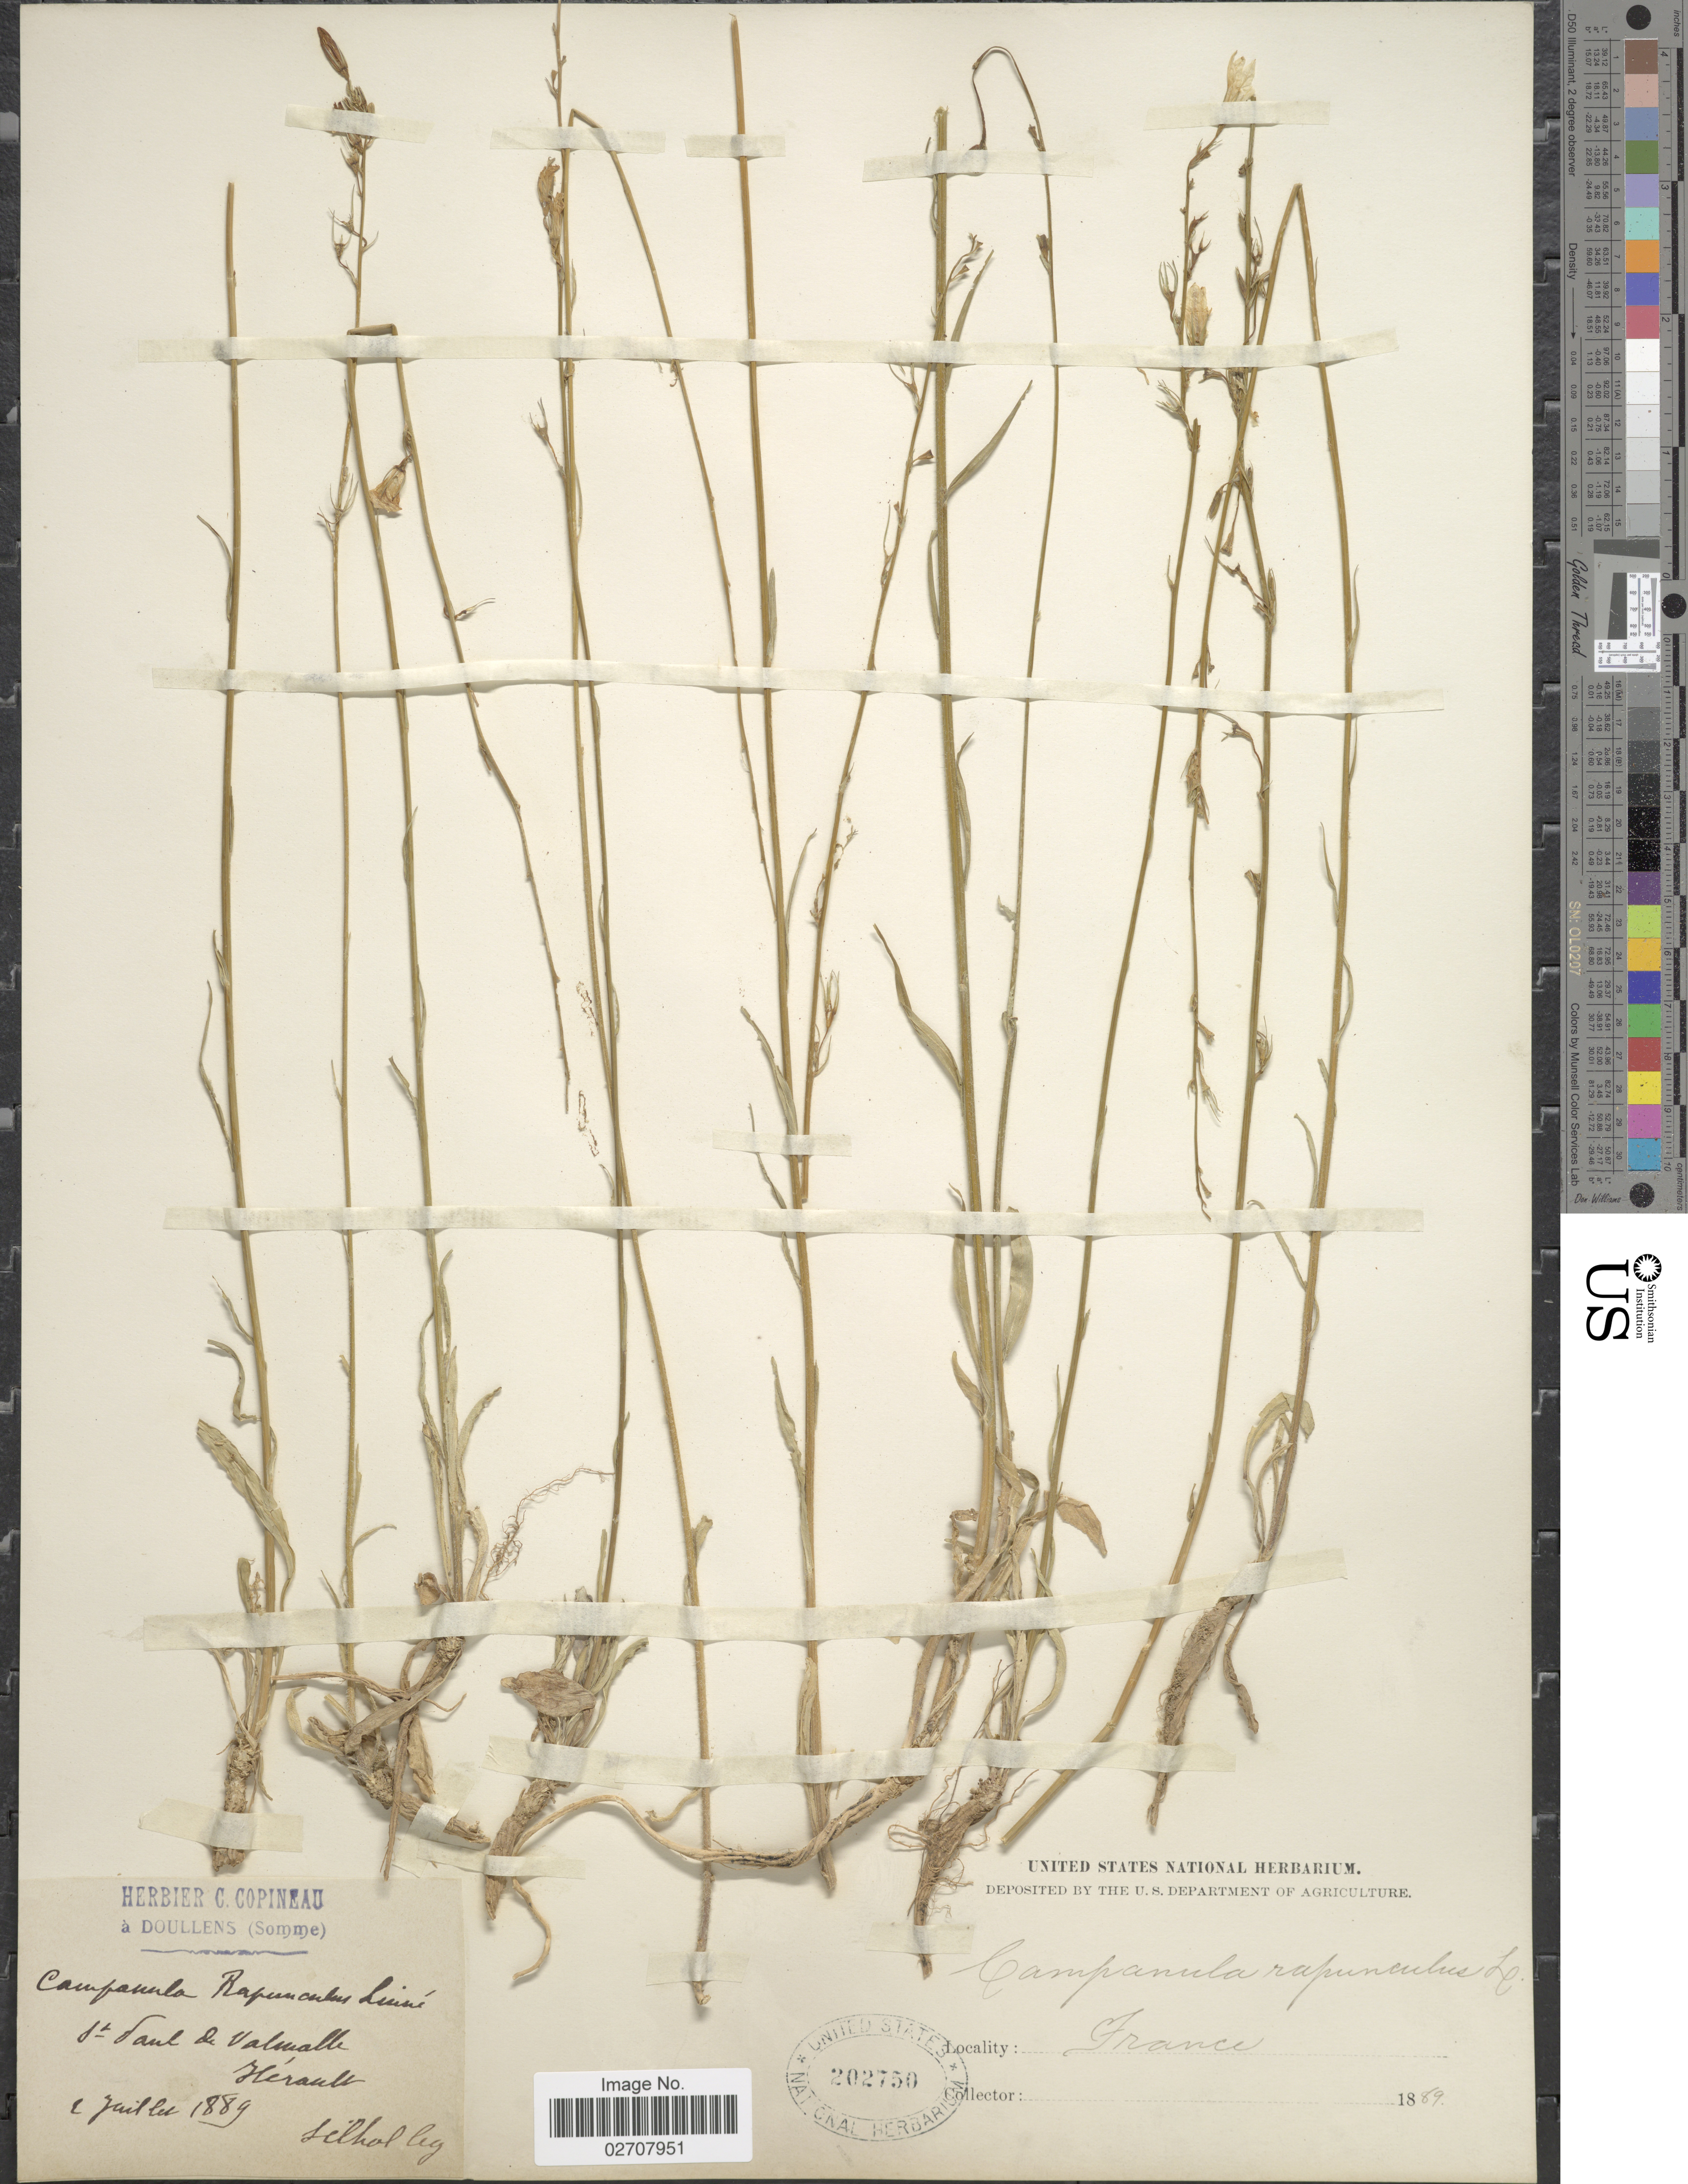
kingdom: Plantae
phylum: Tracheophyta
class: Magnoliopsida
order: Asterales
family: Campanulaceae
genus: Campanula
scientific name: Campanula rapunculus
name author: L.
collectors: -. Silhol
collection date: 1889-07-02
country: France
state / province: Occitanie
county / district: Hérault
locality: St. Paul de Valmalle, Hérault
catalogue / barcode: US 202750